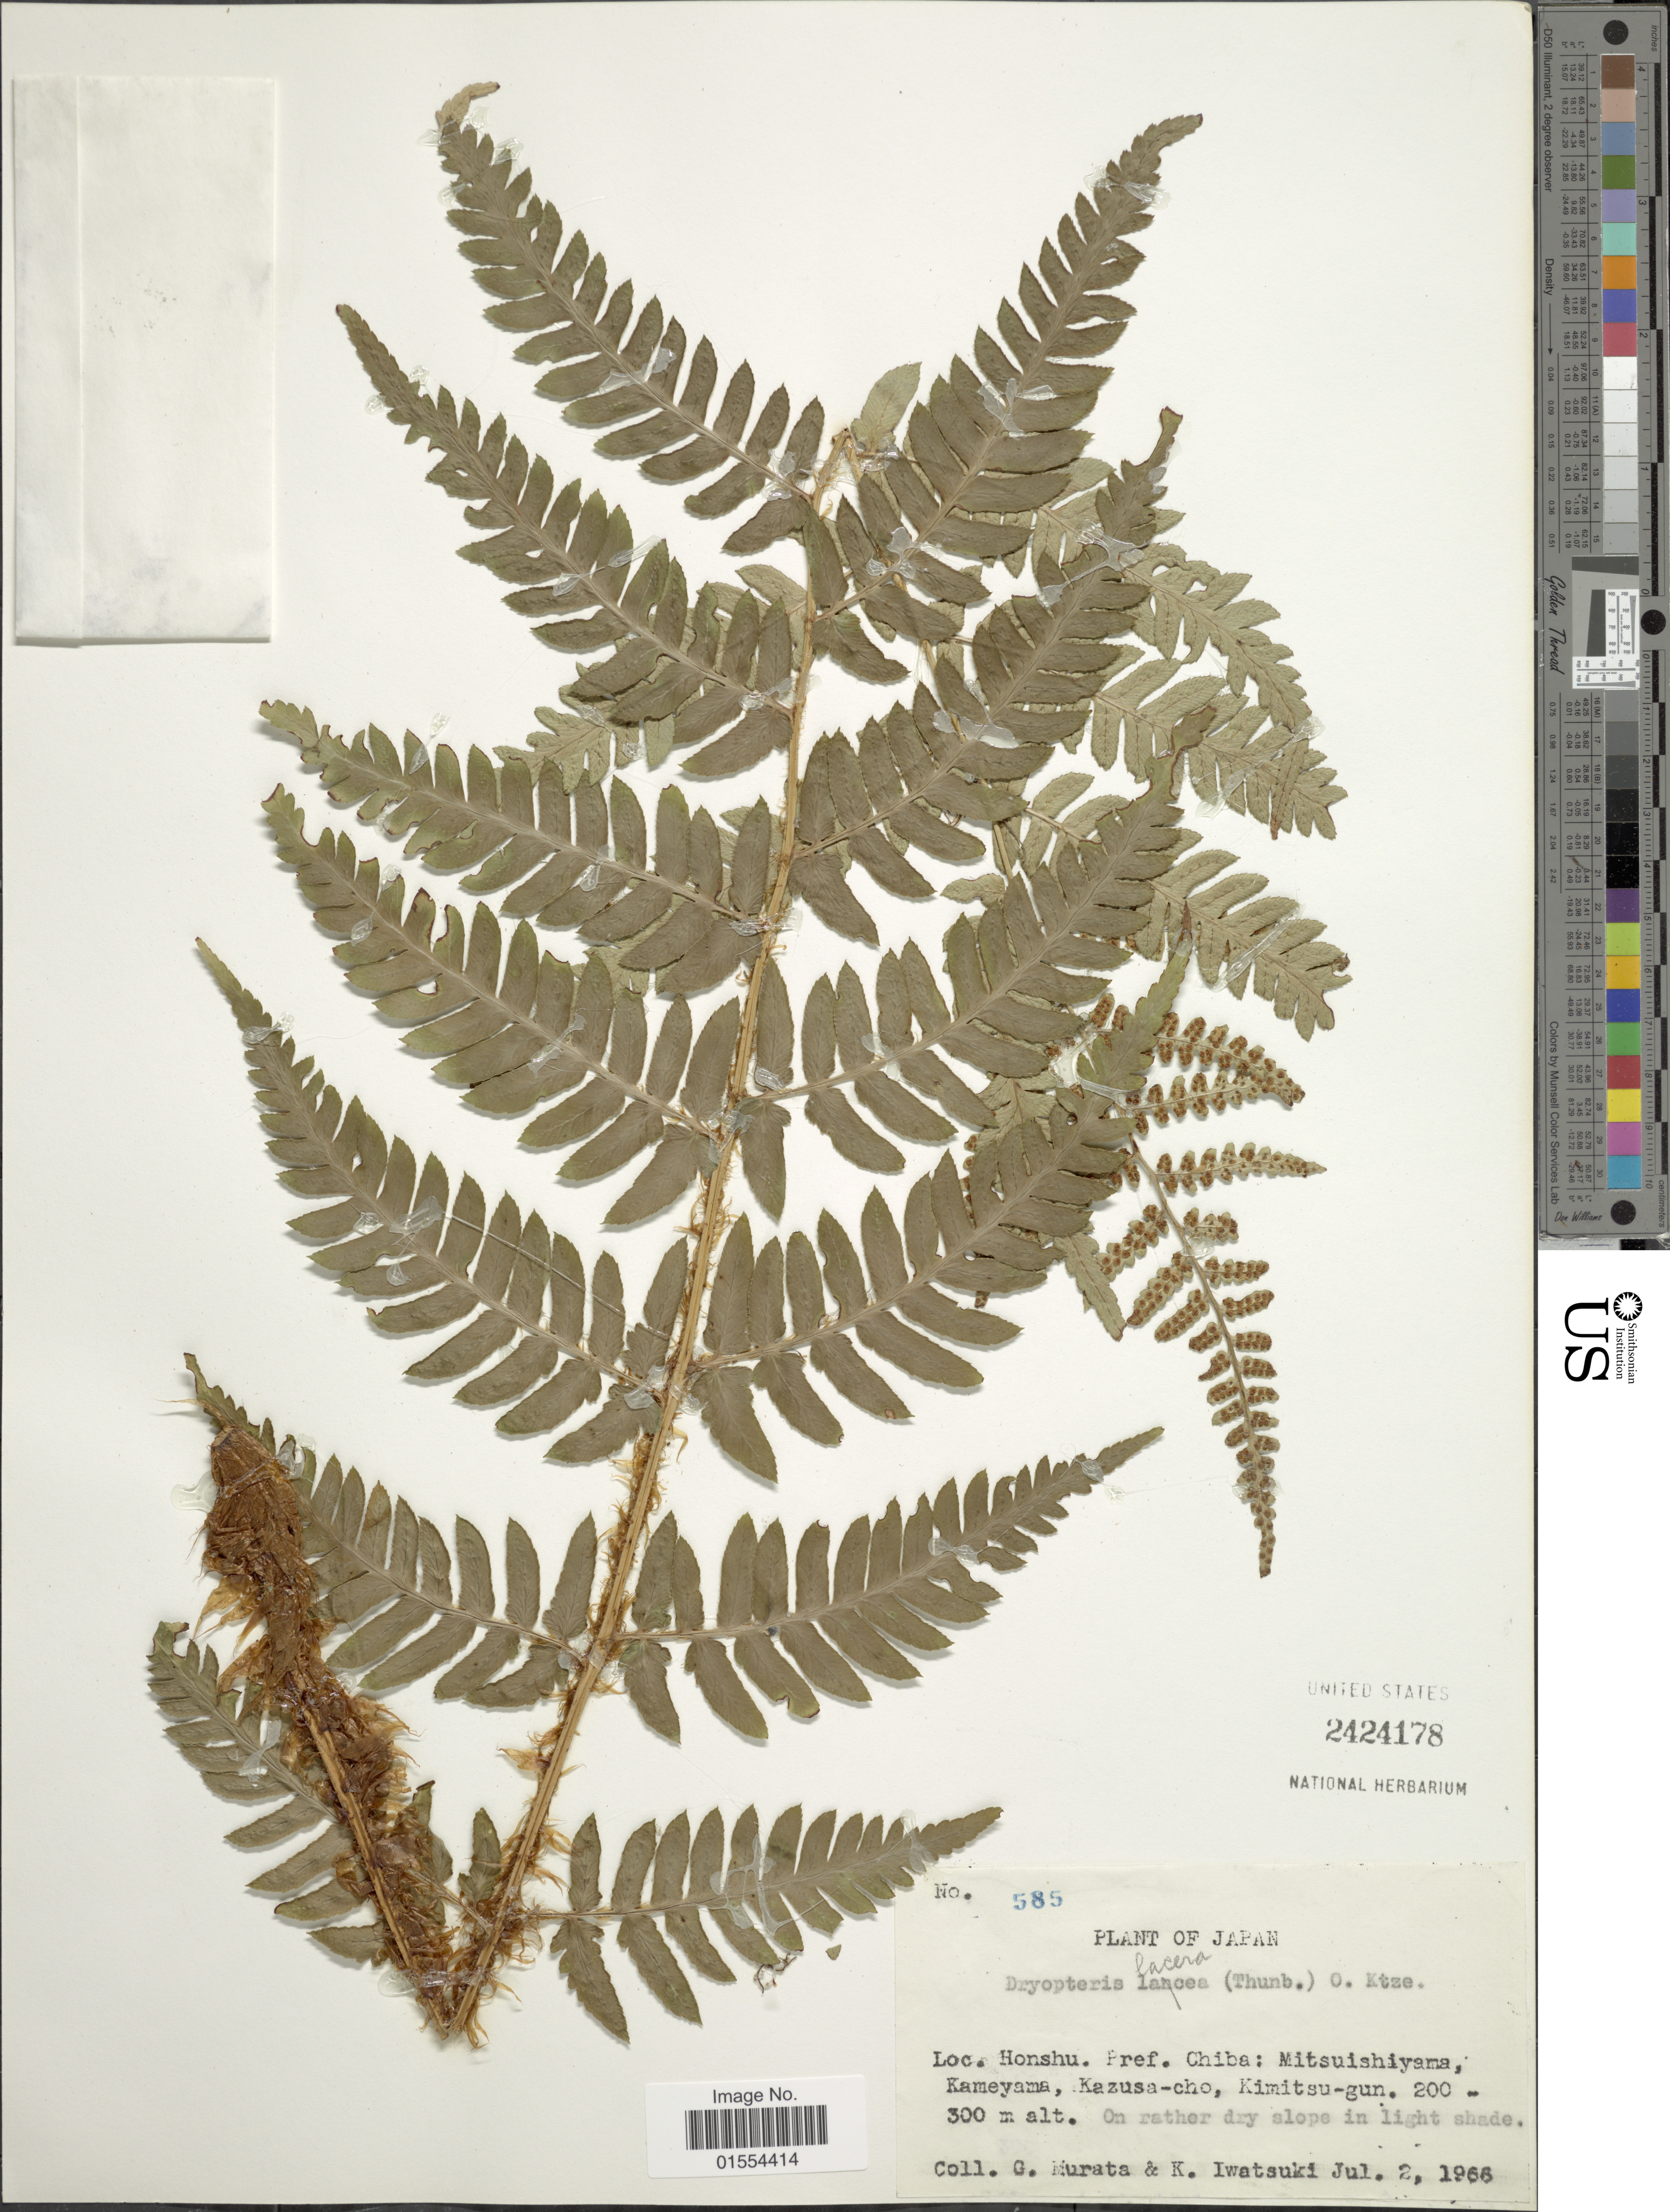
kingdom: Plantae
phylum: Tracheophyta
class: Polypodiopsida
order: Polypodiales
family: Dryopteridaceae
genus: Dryopteris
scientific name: Dryopteris lacera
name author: (Thunb.) Kuntze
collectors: G. Murata & K. Iwatsuki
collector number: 585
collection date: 1966-07-02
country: Japan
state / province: Tiba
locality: Japan, Honshu. Pre. Chiba: Mitsuishiyama, Kameyama, Kazusa-cho, Kimitsu-gun.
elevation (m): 200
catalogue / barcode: US 2424178